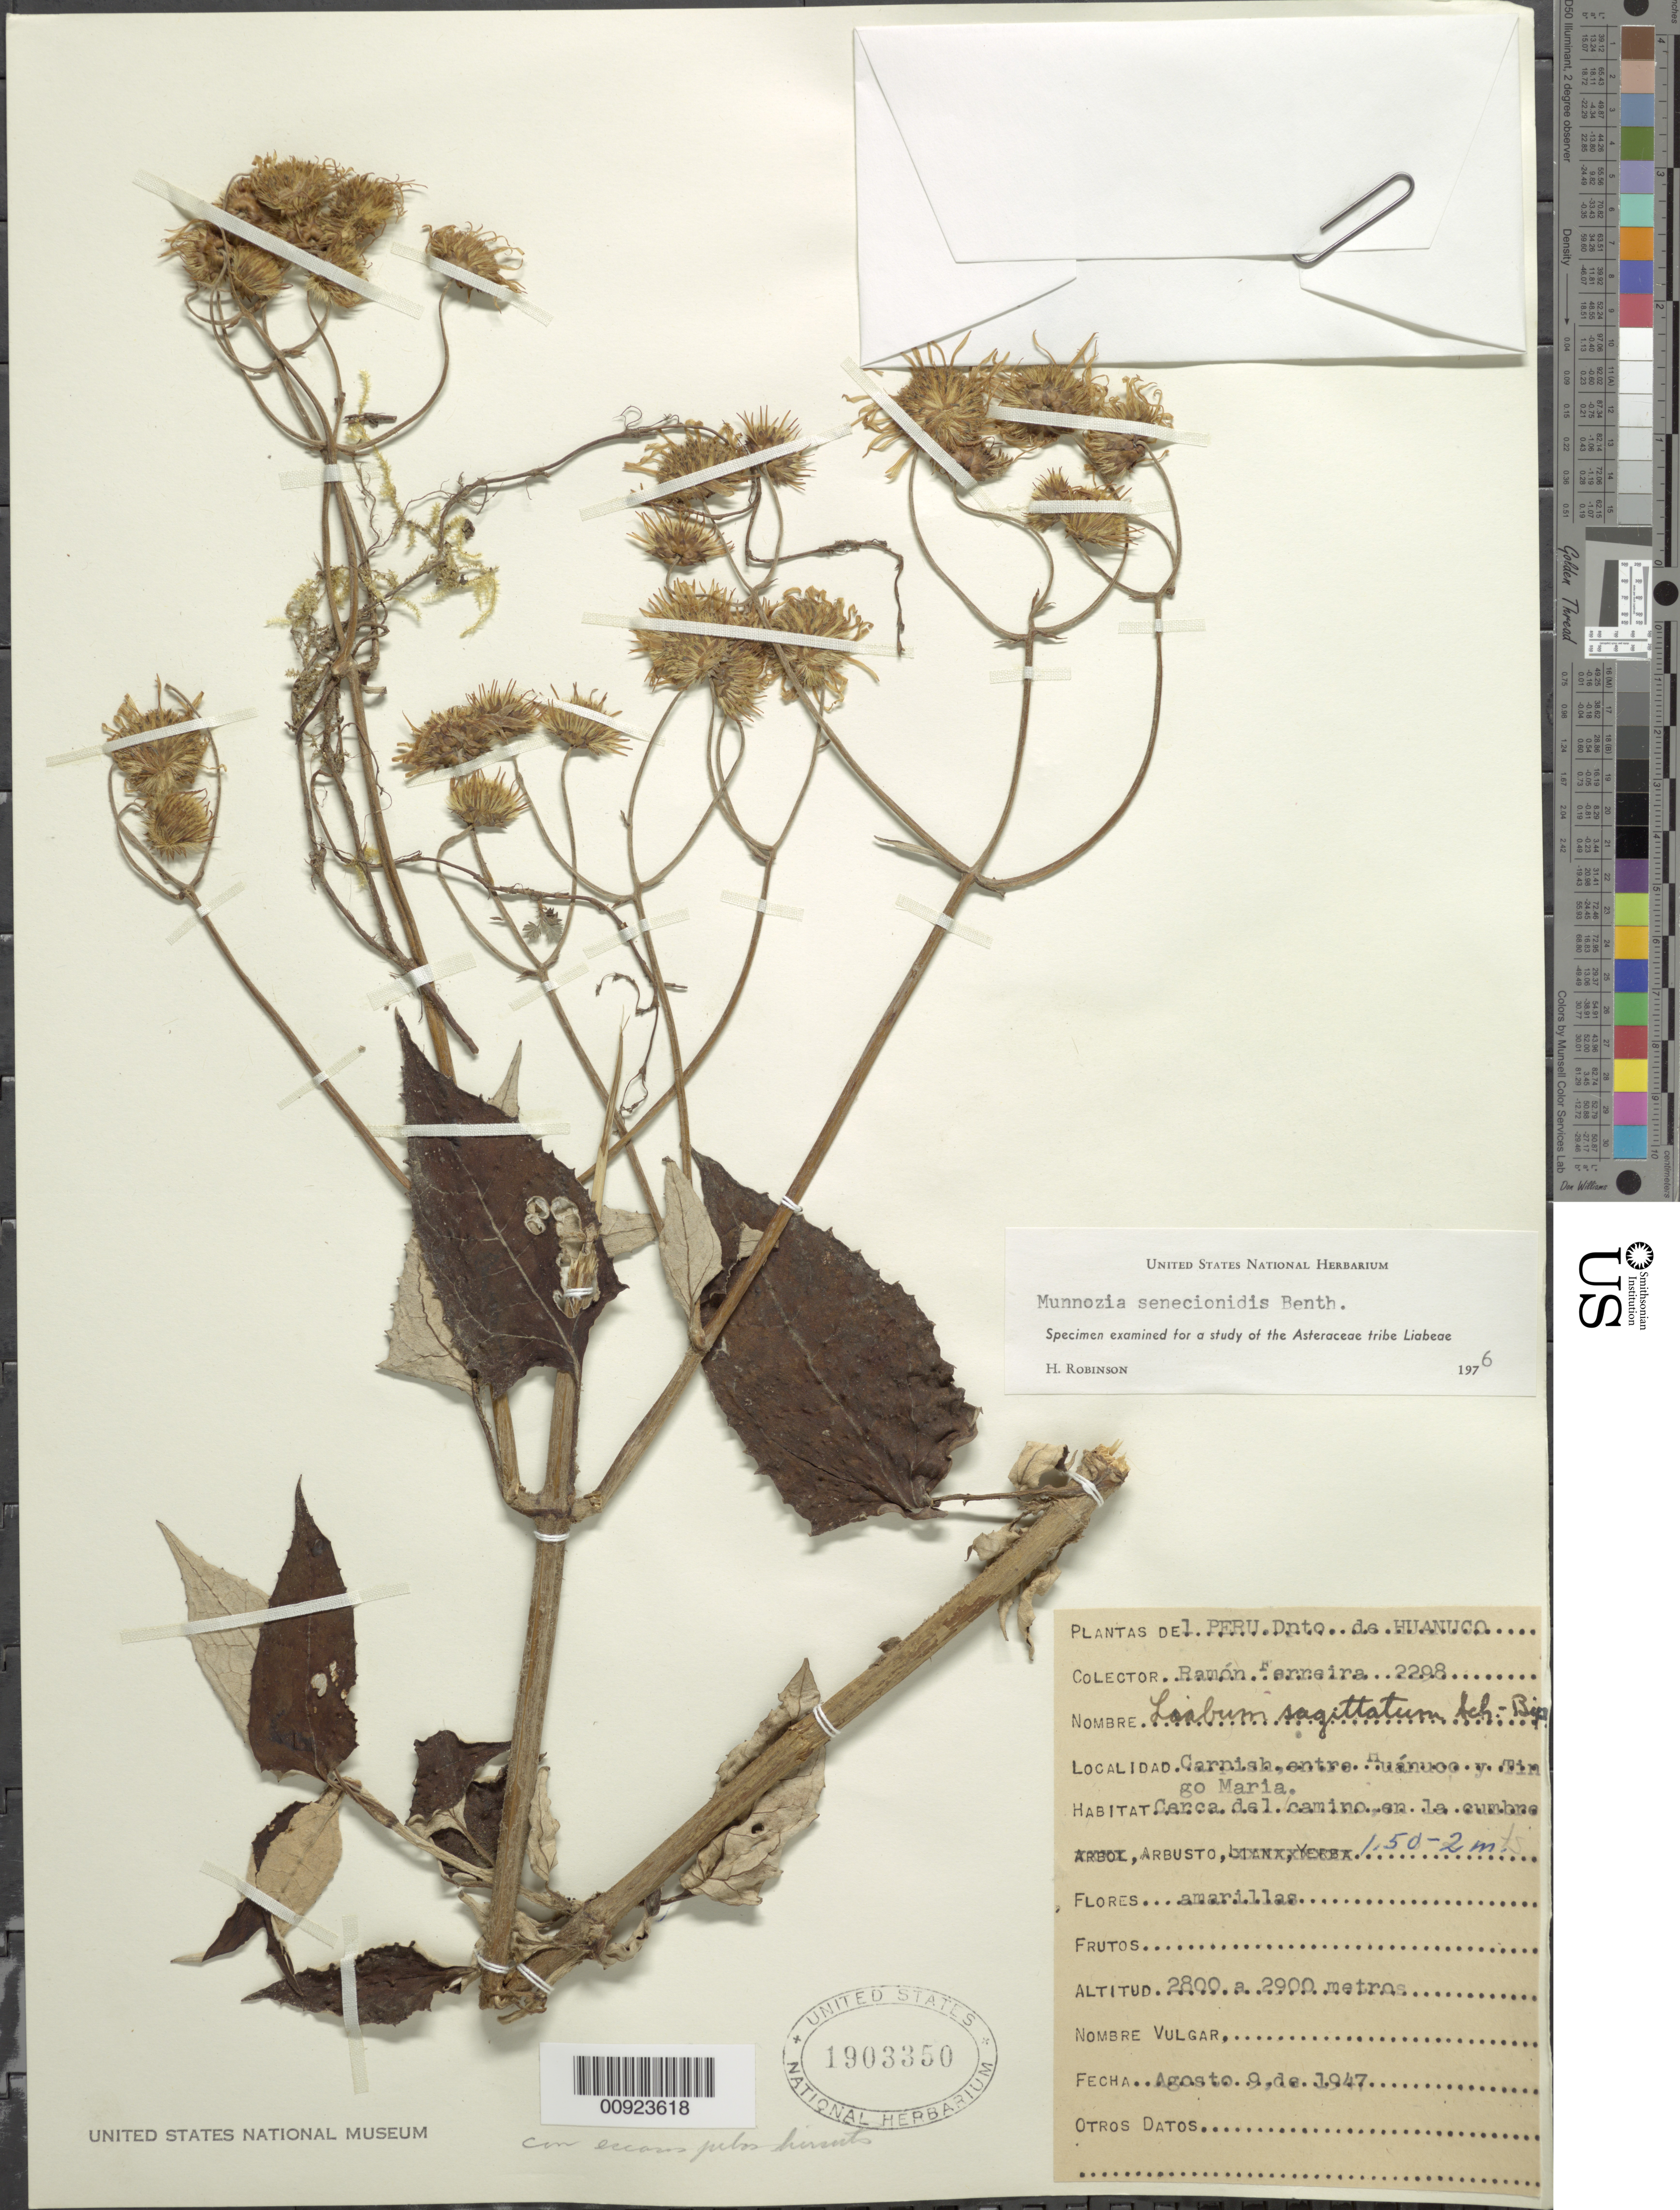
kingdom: Plantae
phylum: Tracheophyta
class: Magnoliopsida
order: Asterales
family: Asteraceae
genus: Munnozia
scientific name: Munnozia senecionidis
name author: Benth.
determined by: Robinson, Harold E., (US)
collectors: R. Ferreira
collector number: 2298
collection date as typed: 9 August 1947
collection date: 1947-08-09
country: Peru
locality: Carpish, entre Huanuco y Tingo Maria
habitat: Cerca del camino en la cumbre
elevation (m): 2800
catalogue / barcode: US 1903350